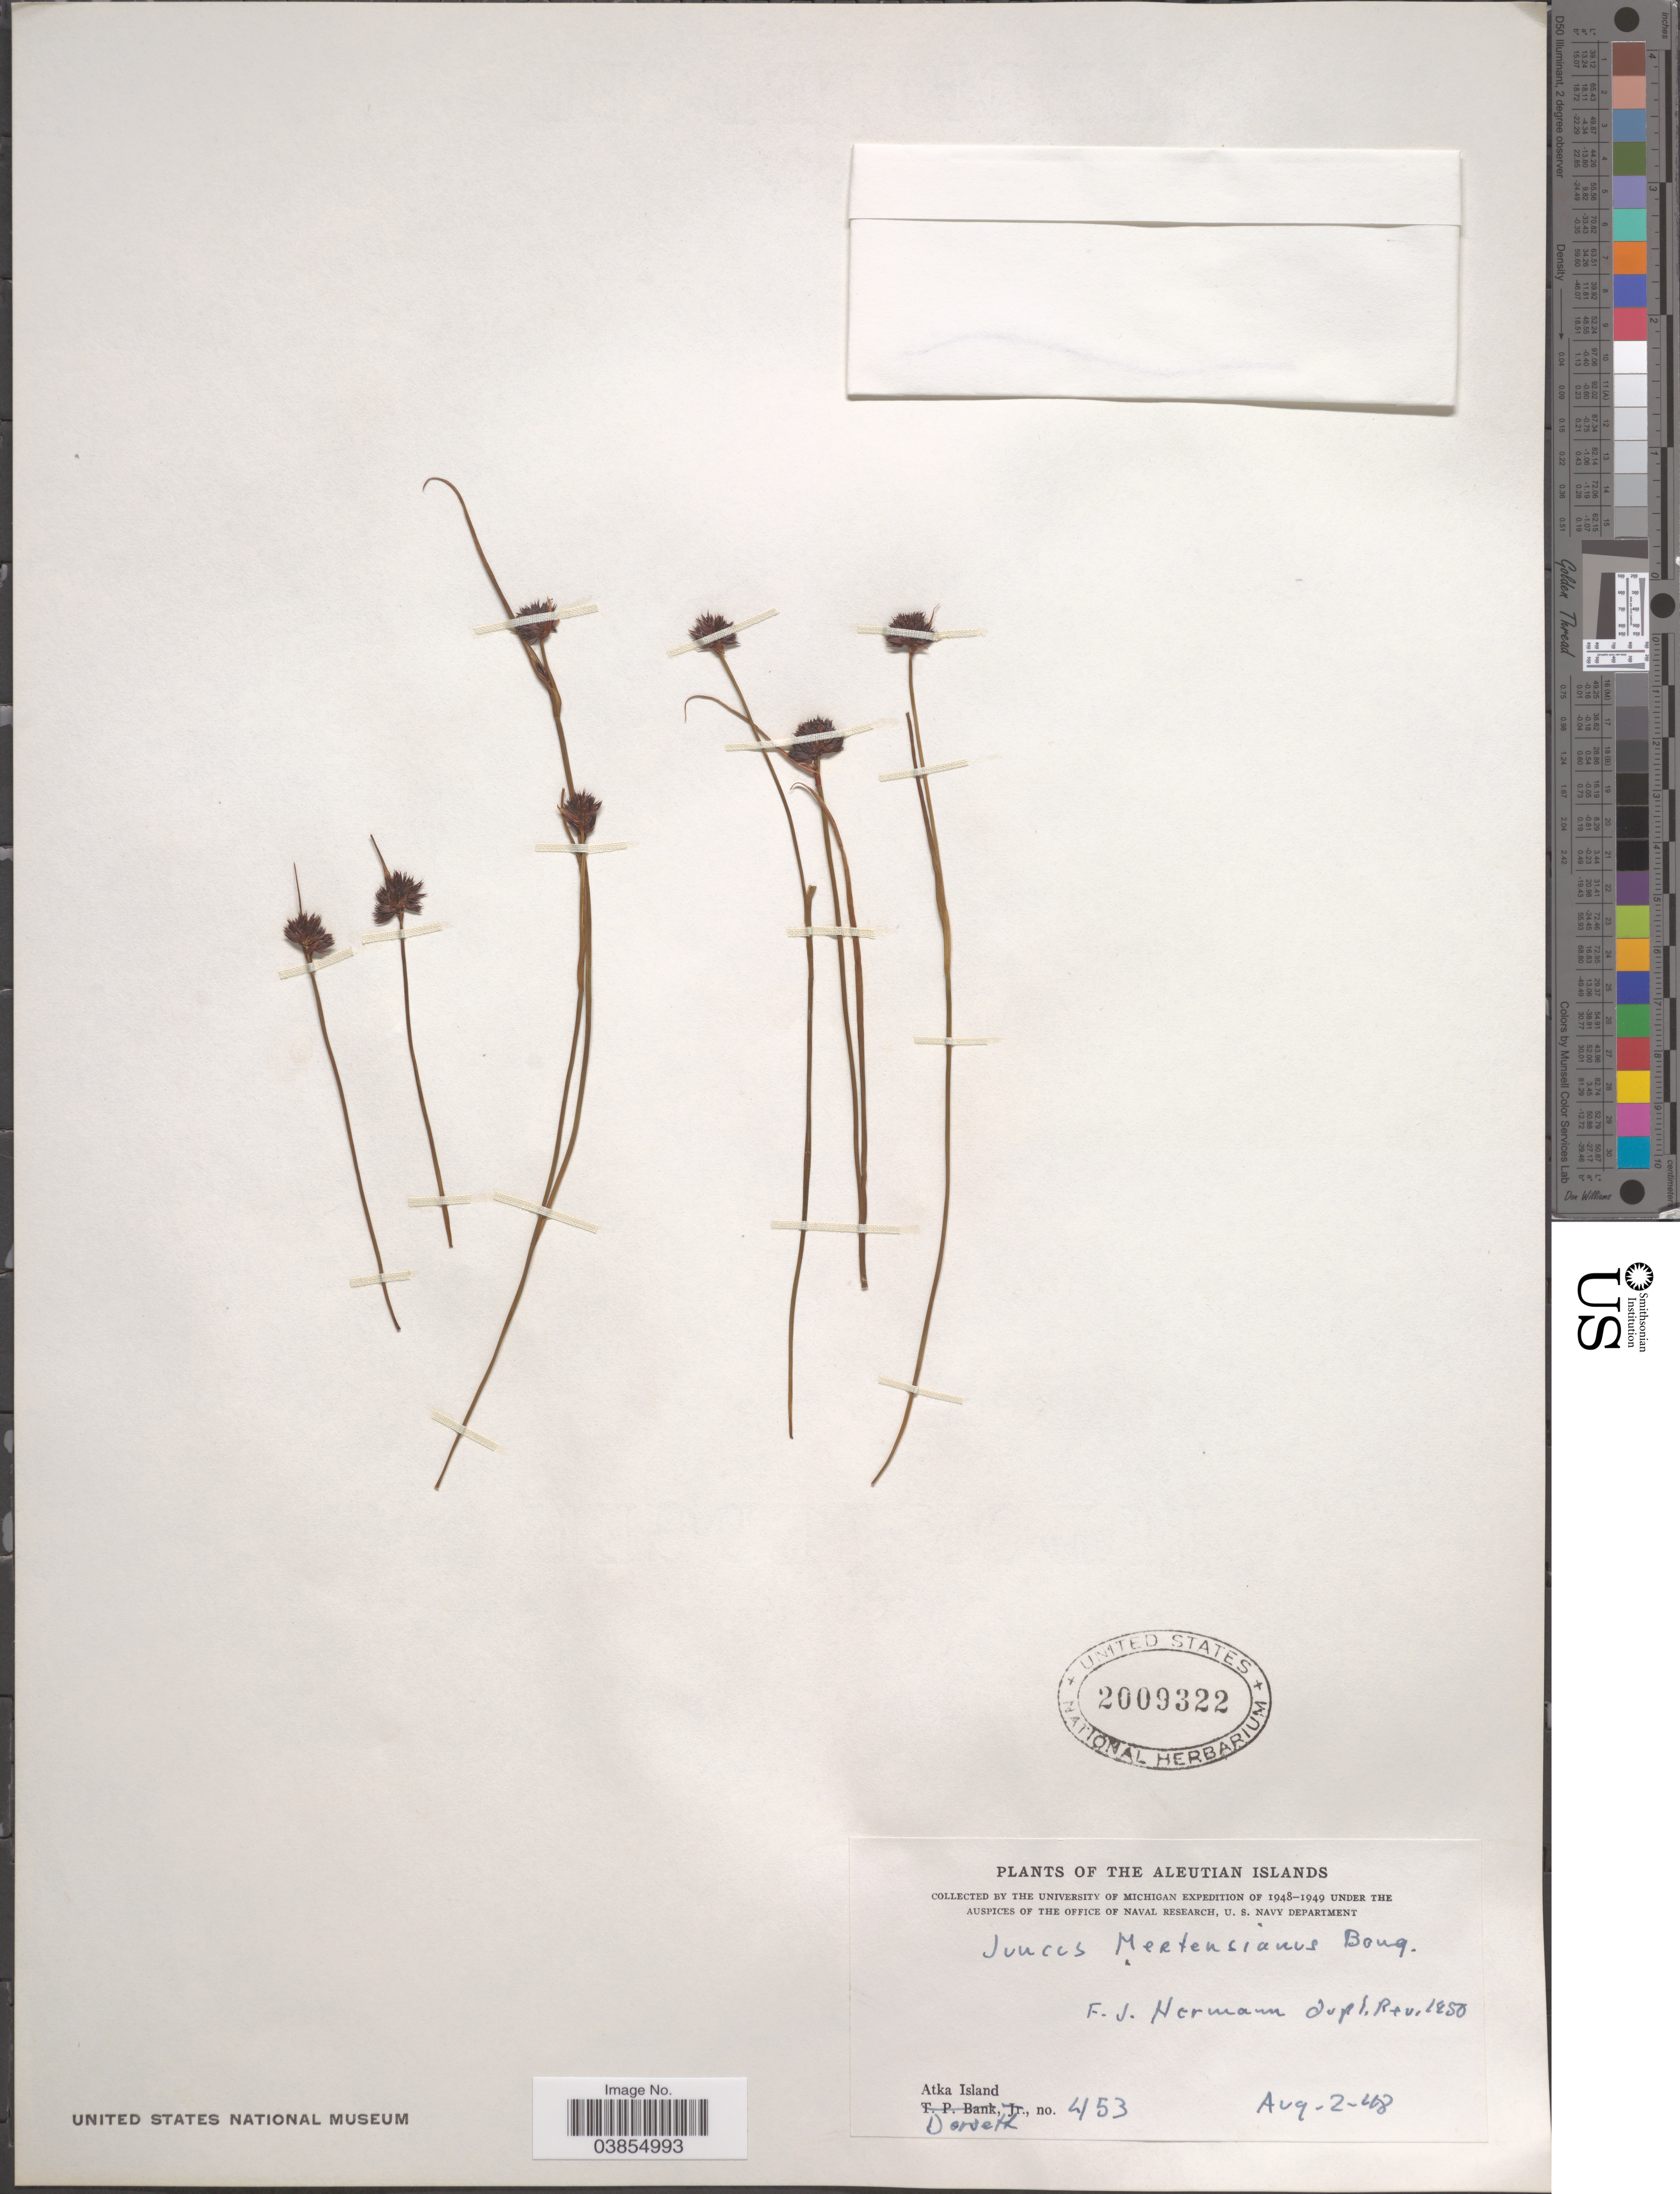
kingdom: Plantae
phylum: Tracheophyta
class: Liliopsida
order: Poales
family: Juncaceae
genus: Juncus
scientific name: Juncus mertensianus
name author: Bong.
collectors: -- Dorsett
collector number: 453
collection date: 1948-08-02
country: United States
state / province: Alaska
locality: Aleutian Islands. Atka Island.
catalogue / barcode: US 2009322